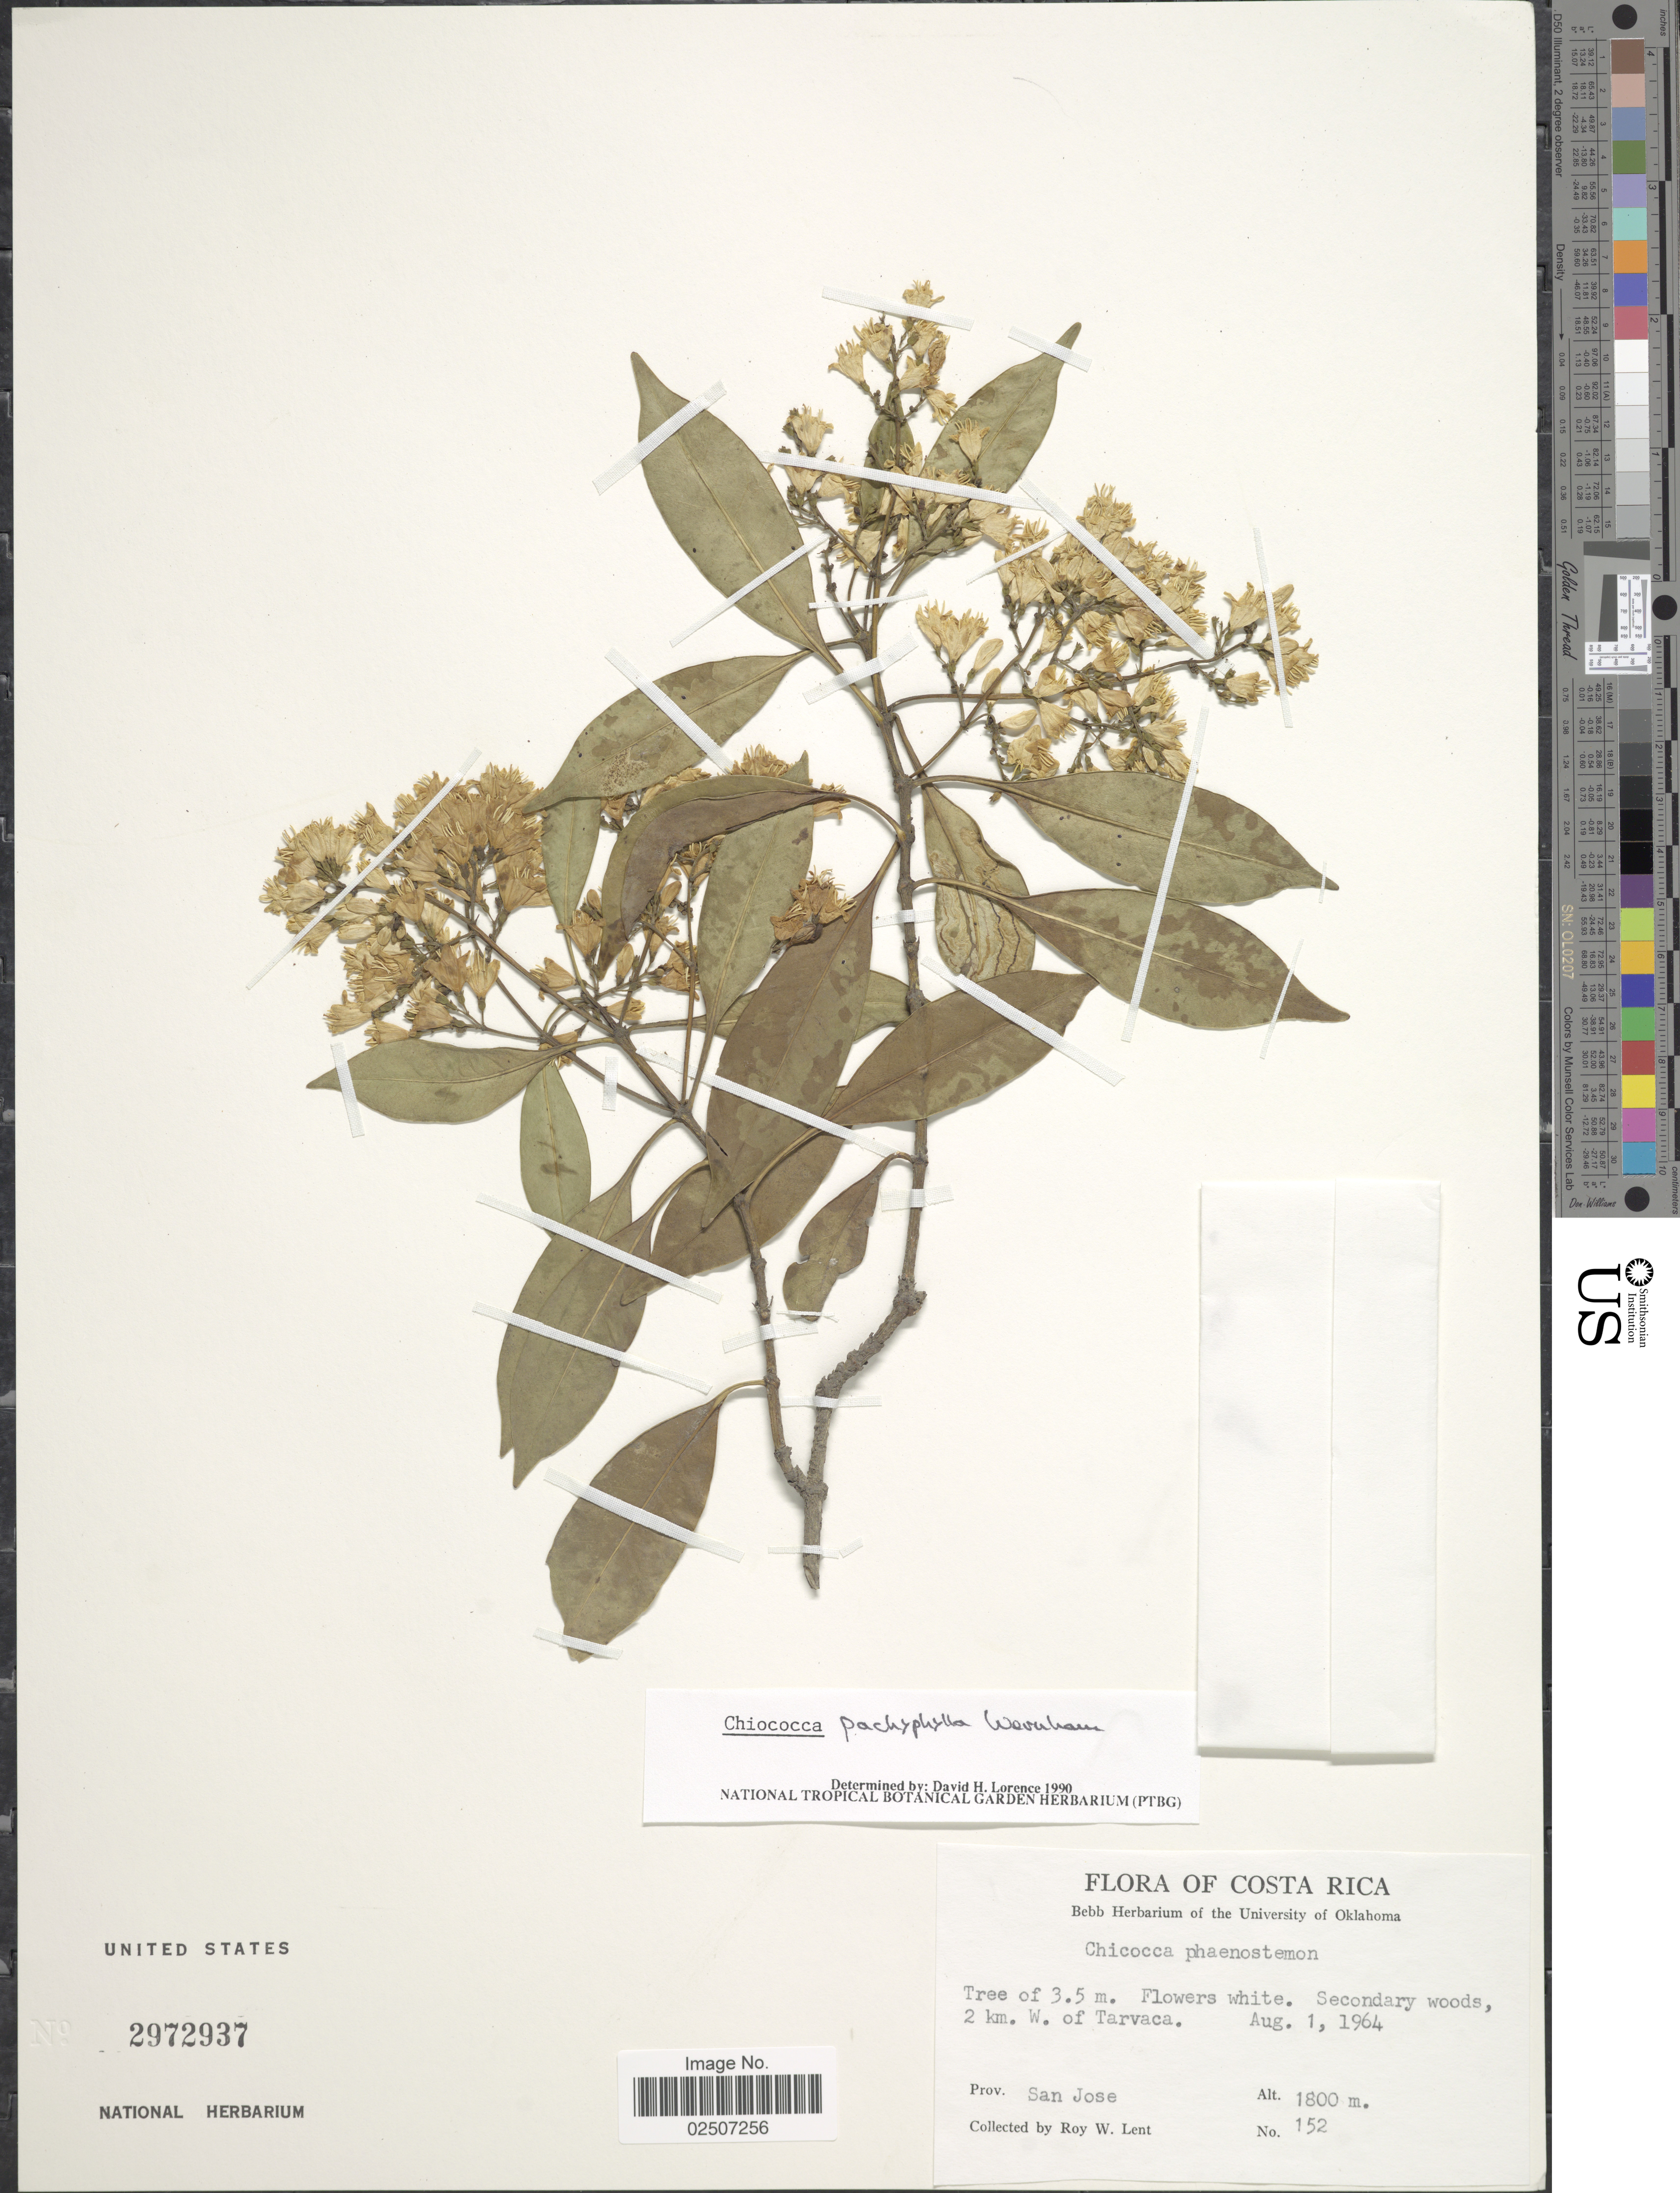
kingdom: Plantae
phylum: Tracheophyta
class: Magnoliopsida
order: Gentianales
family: Rubiaceae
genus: Chiococca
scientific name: Chiococca pachyphylla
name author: Wernham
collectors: R. W. Lent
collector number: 152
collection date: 1964-08-01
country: Costa Rica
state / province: San José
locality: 2 km. W. of Tarvaca. Prov. San Jose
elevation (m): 1800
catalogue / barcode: US 2972937